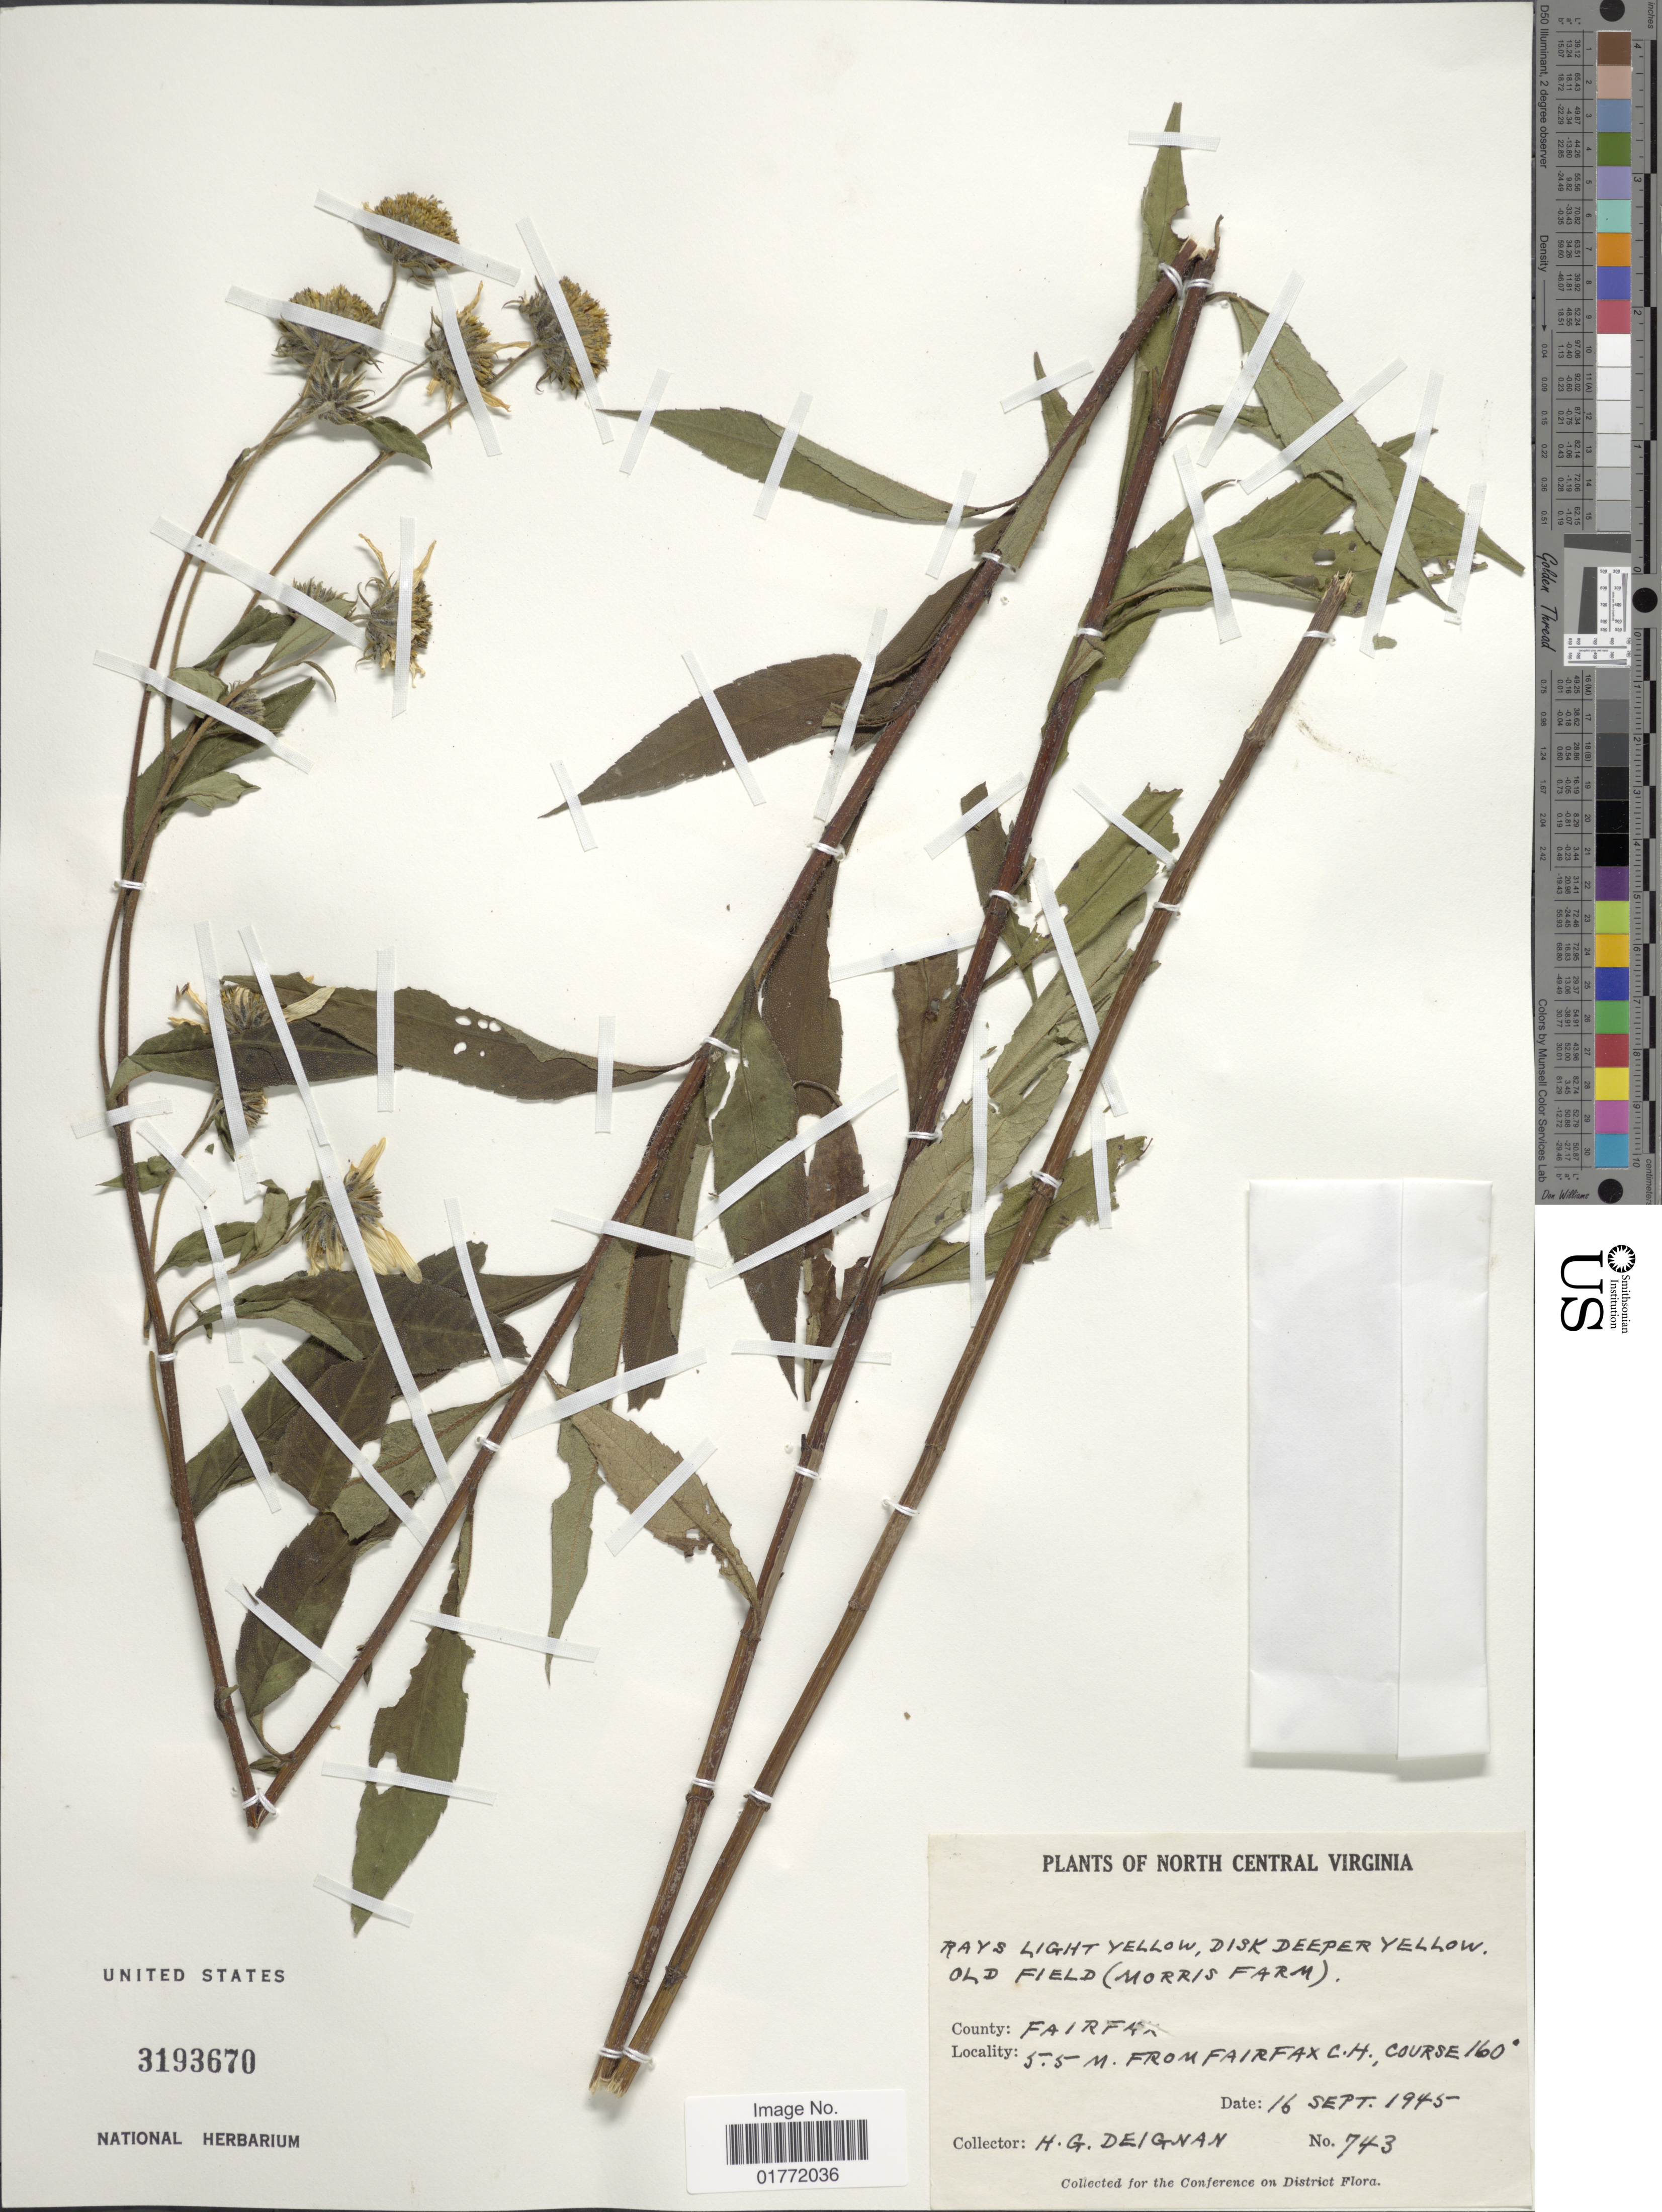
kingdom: Plantae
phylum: Tracheophyta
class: Magnoliopsida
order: Asterales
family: Asteraceae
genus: Helianthus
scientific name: Helianthus sp.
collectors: H. Deignan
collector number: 743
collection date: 1945-09-16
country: United States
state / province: Virginia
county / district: Fairfax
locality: North Central Virginia, County: Fairfax, 5.5 from Fairfax C.H. , Course 160°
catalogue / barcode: US 3193670